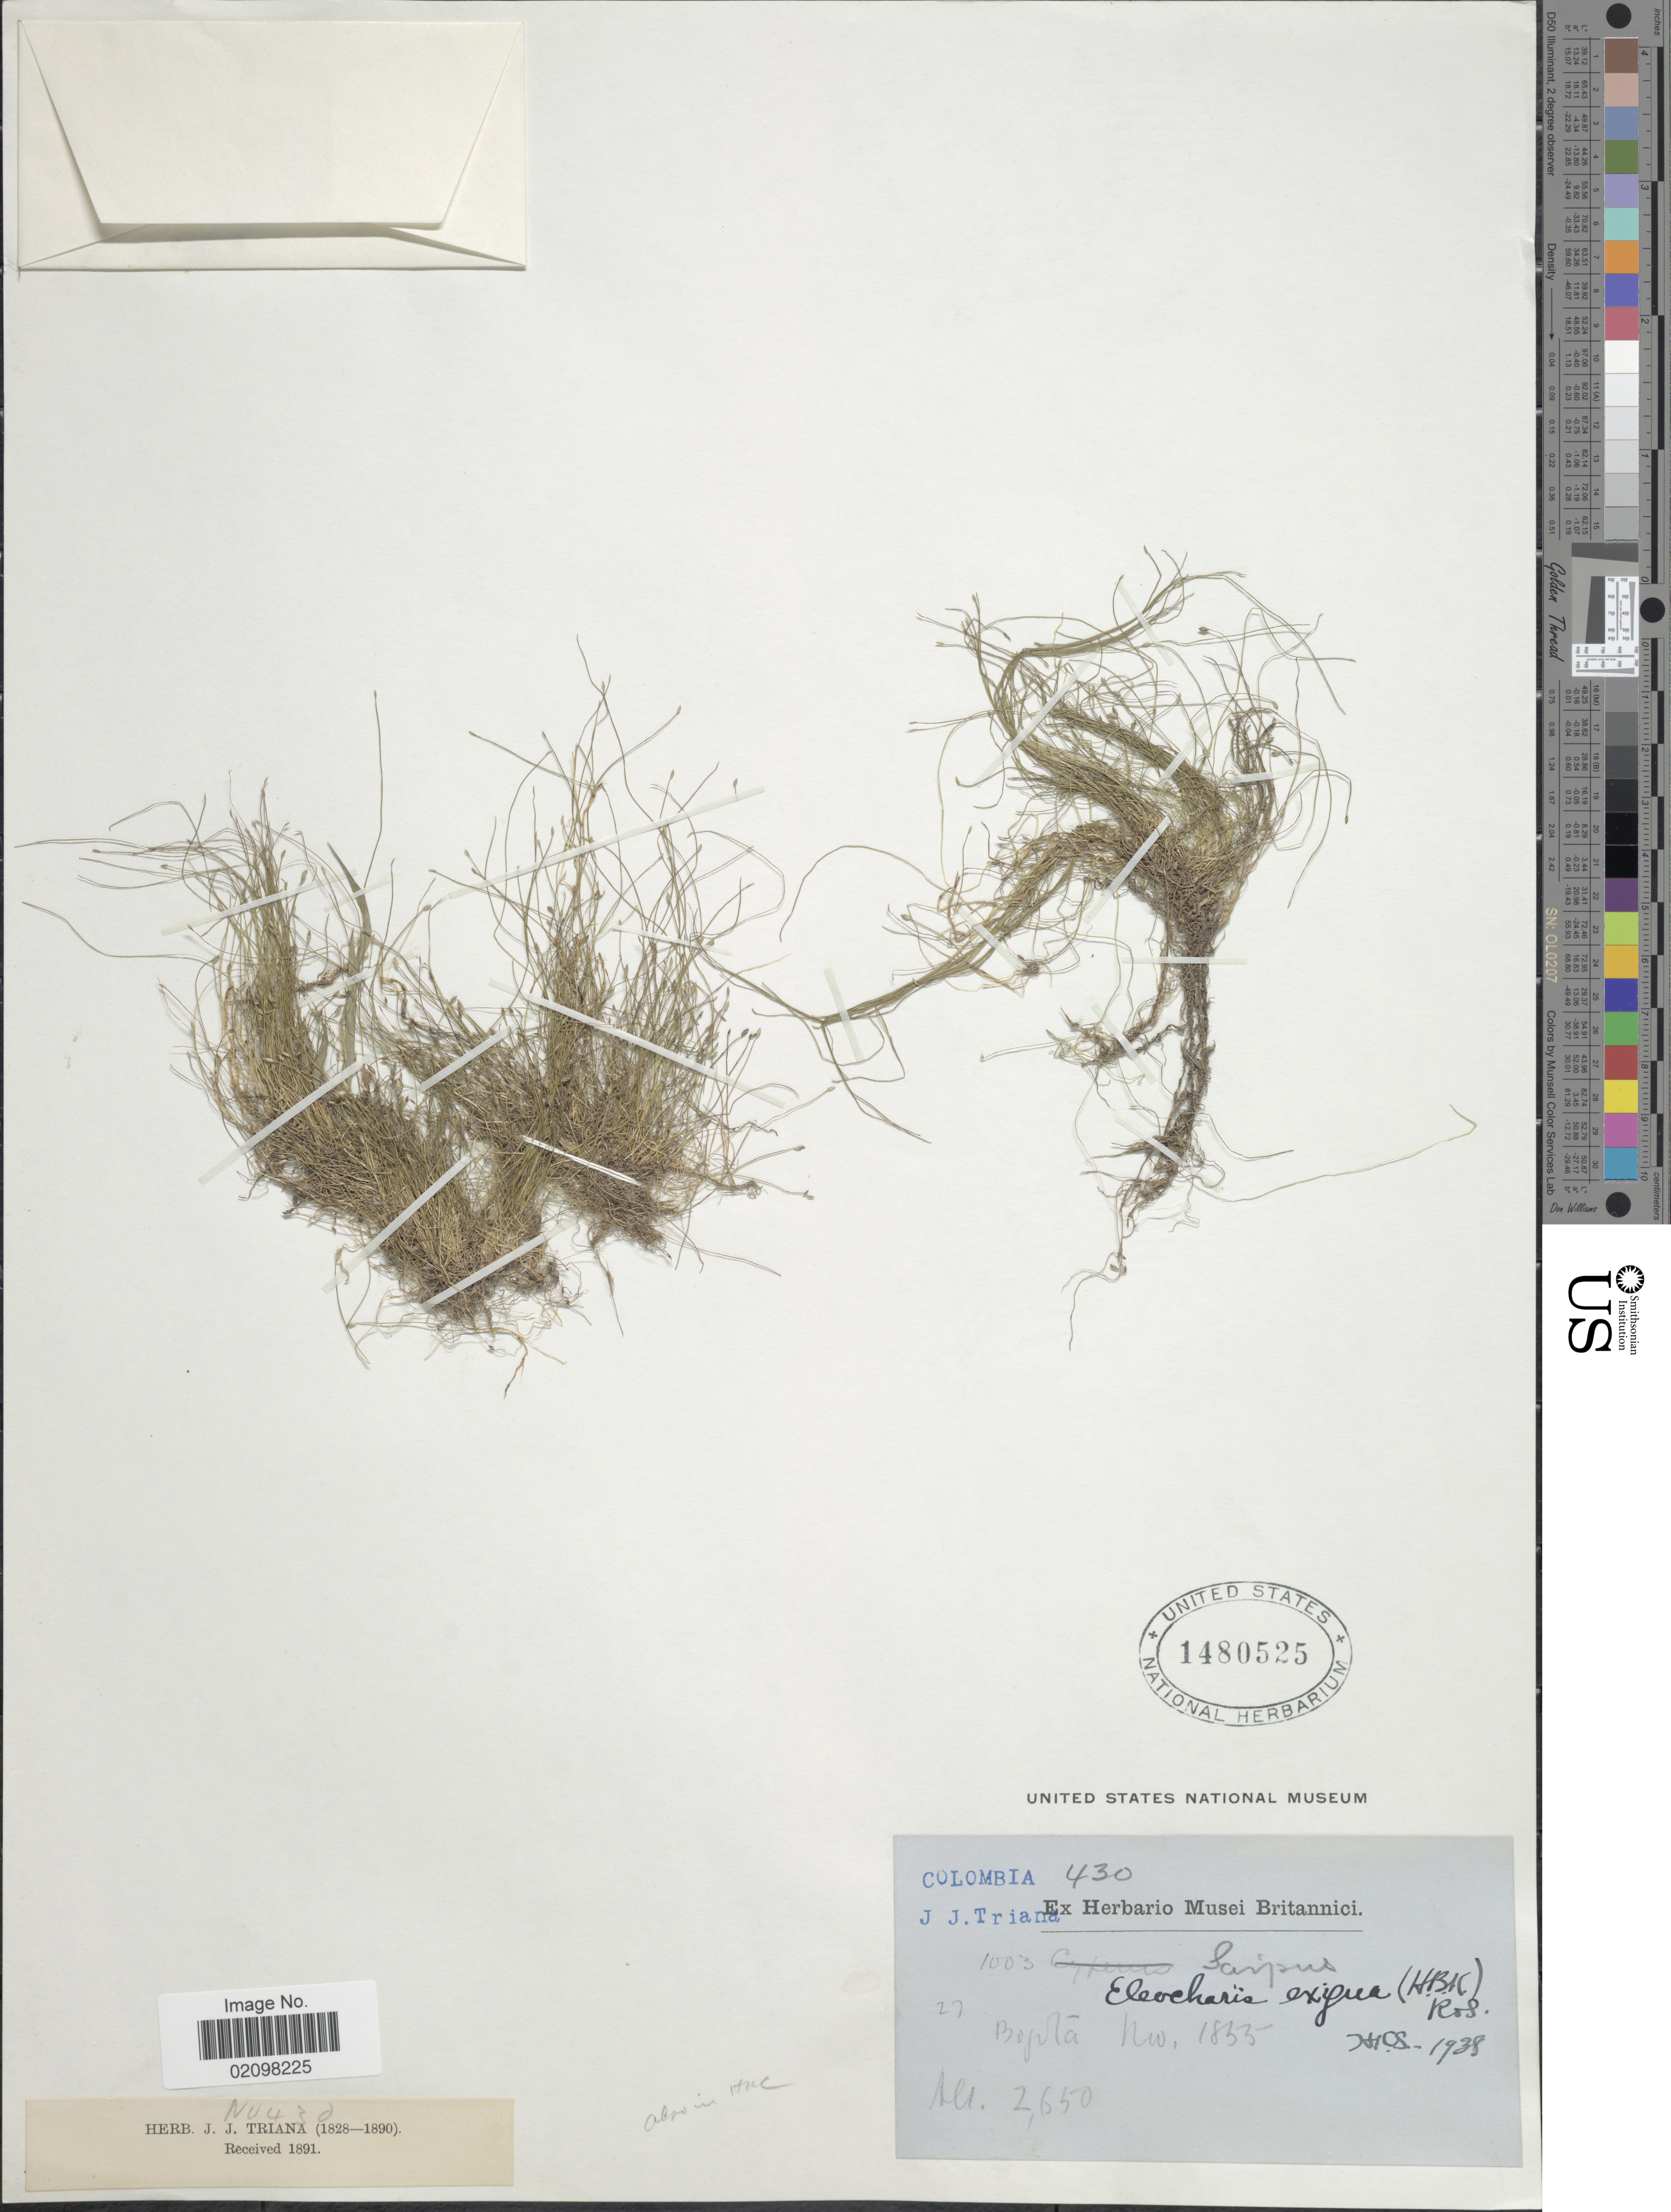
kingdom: Plantae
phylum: Tracheophyta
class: Liliopsida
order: Poales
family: Cyperaceae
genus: Eleocharis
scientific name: Eleocharis exigua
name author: (Kunth) Roem. & Schult.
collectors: J. J. Triana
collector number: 430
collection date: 1855-11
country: Colombia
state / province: Bogota D.C.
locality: Bogota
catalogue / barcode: US 1480525